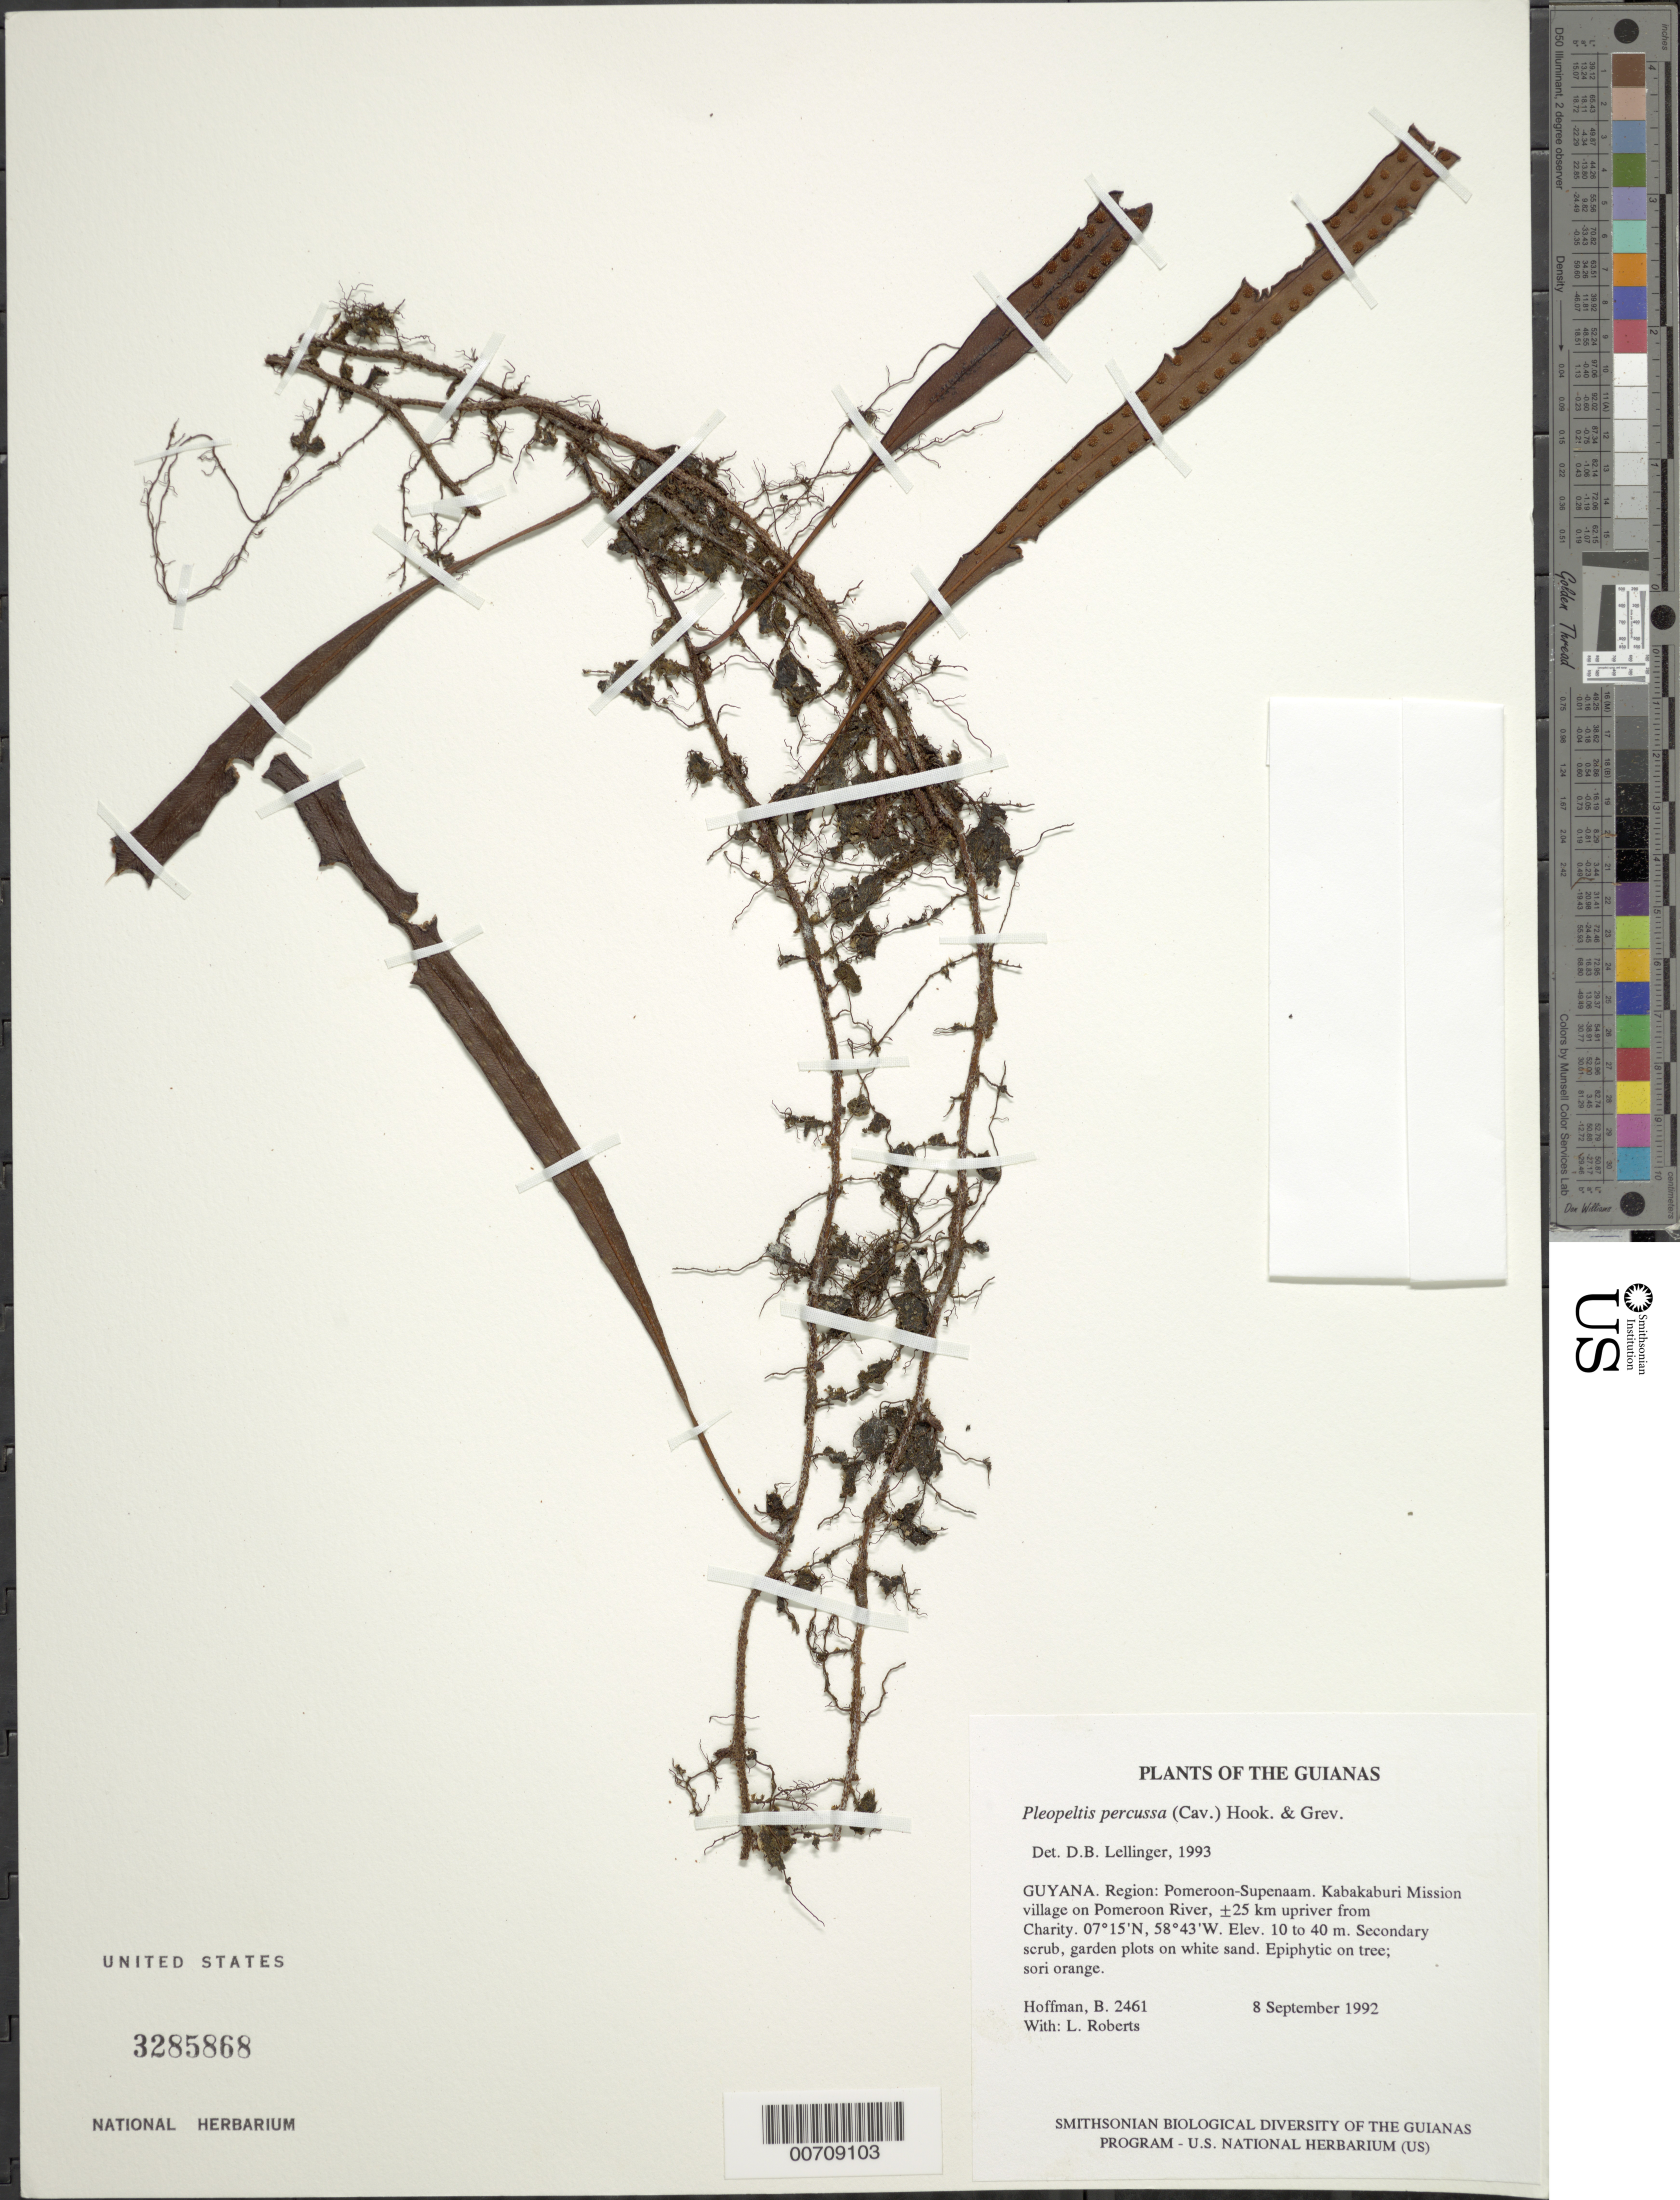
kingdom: Plantae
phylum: Tracheophyta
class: Polypodiopsida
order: Polypodiales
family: Polypodiaceae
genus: Microgramma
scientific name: Microgramma percussa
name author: (Cav.) de la Sota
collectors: B. Hoffman & L. Roberts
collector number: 2461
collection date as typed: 8 September 1992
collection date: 1992-09-08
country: Guyana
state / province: Pomeroon-Supenaam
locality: Kabakaburi Mission village on Pomeroon River, ±25 km upriver from Charity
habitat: Secondary scrub, garden plots on white sand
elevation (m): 10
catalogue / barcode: US 3285868